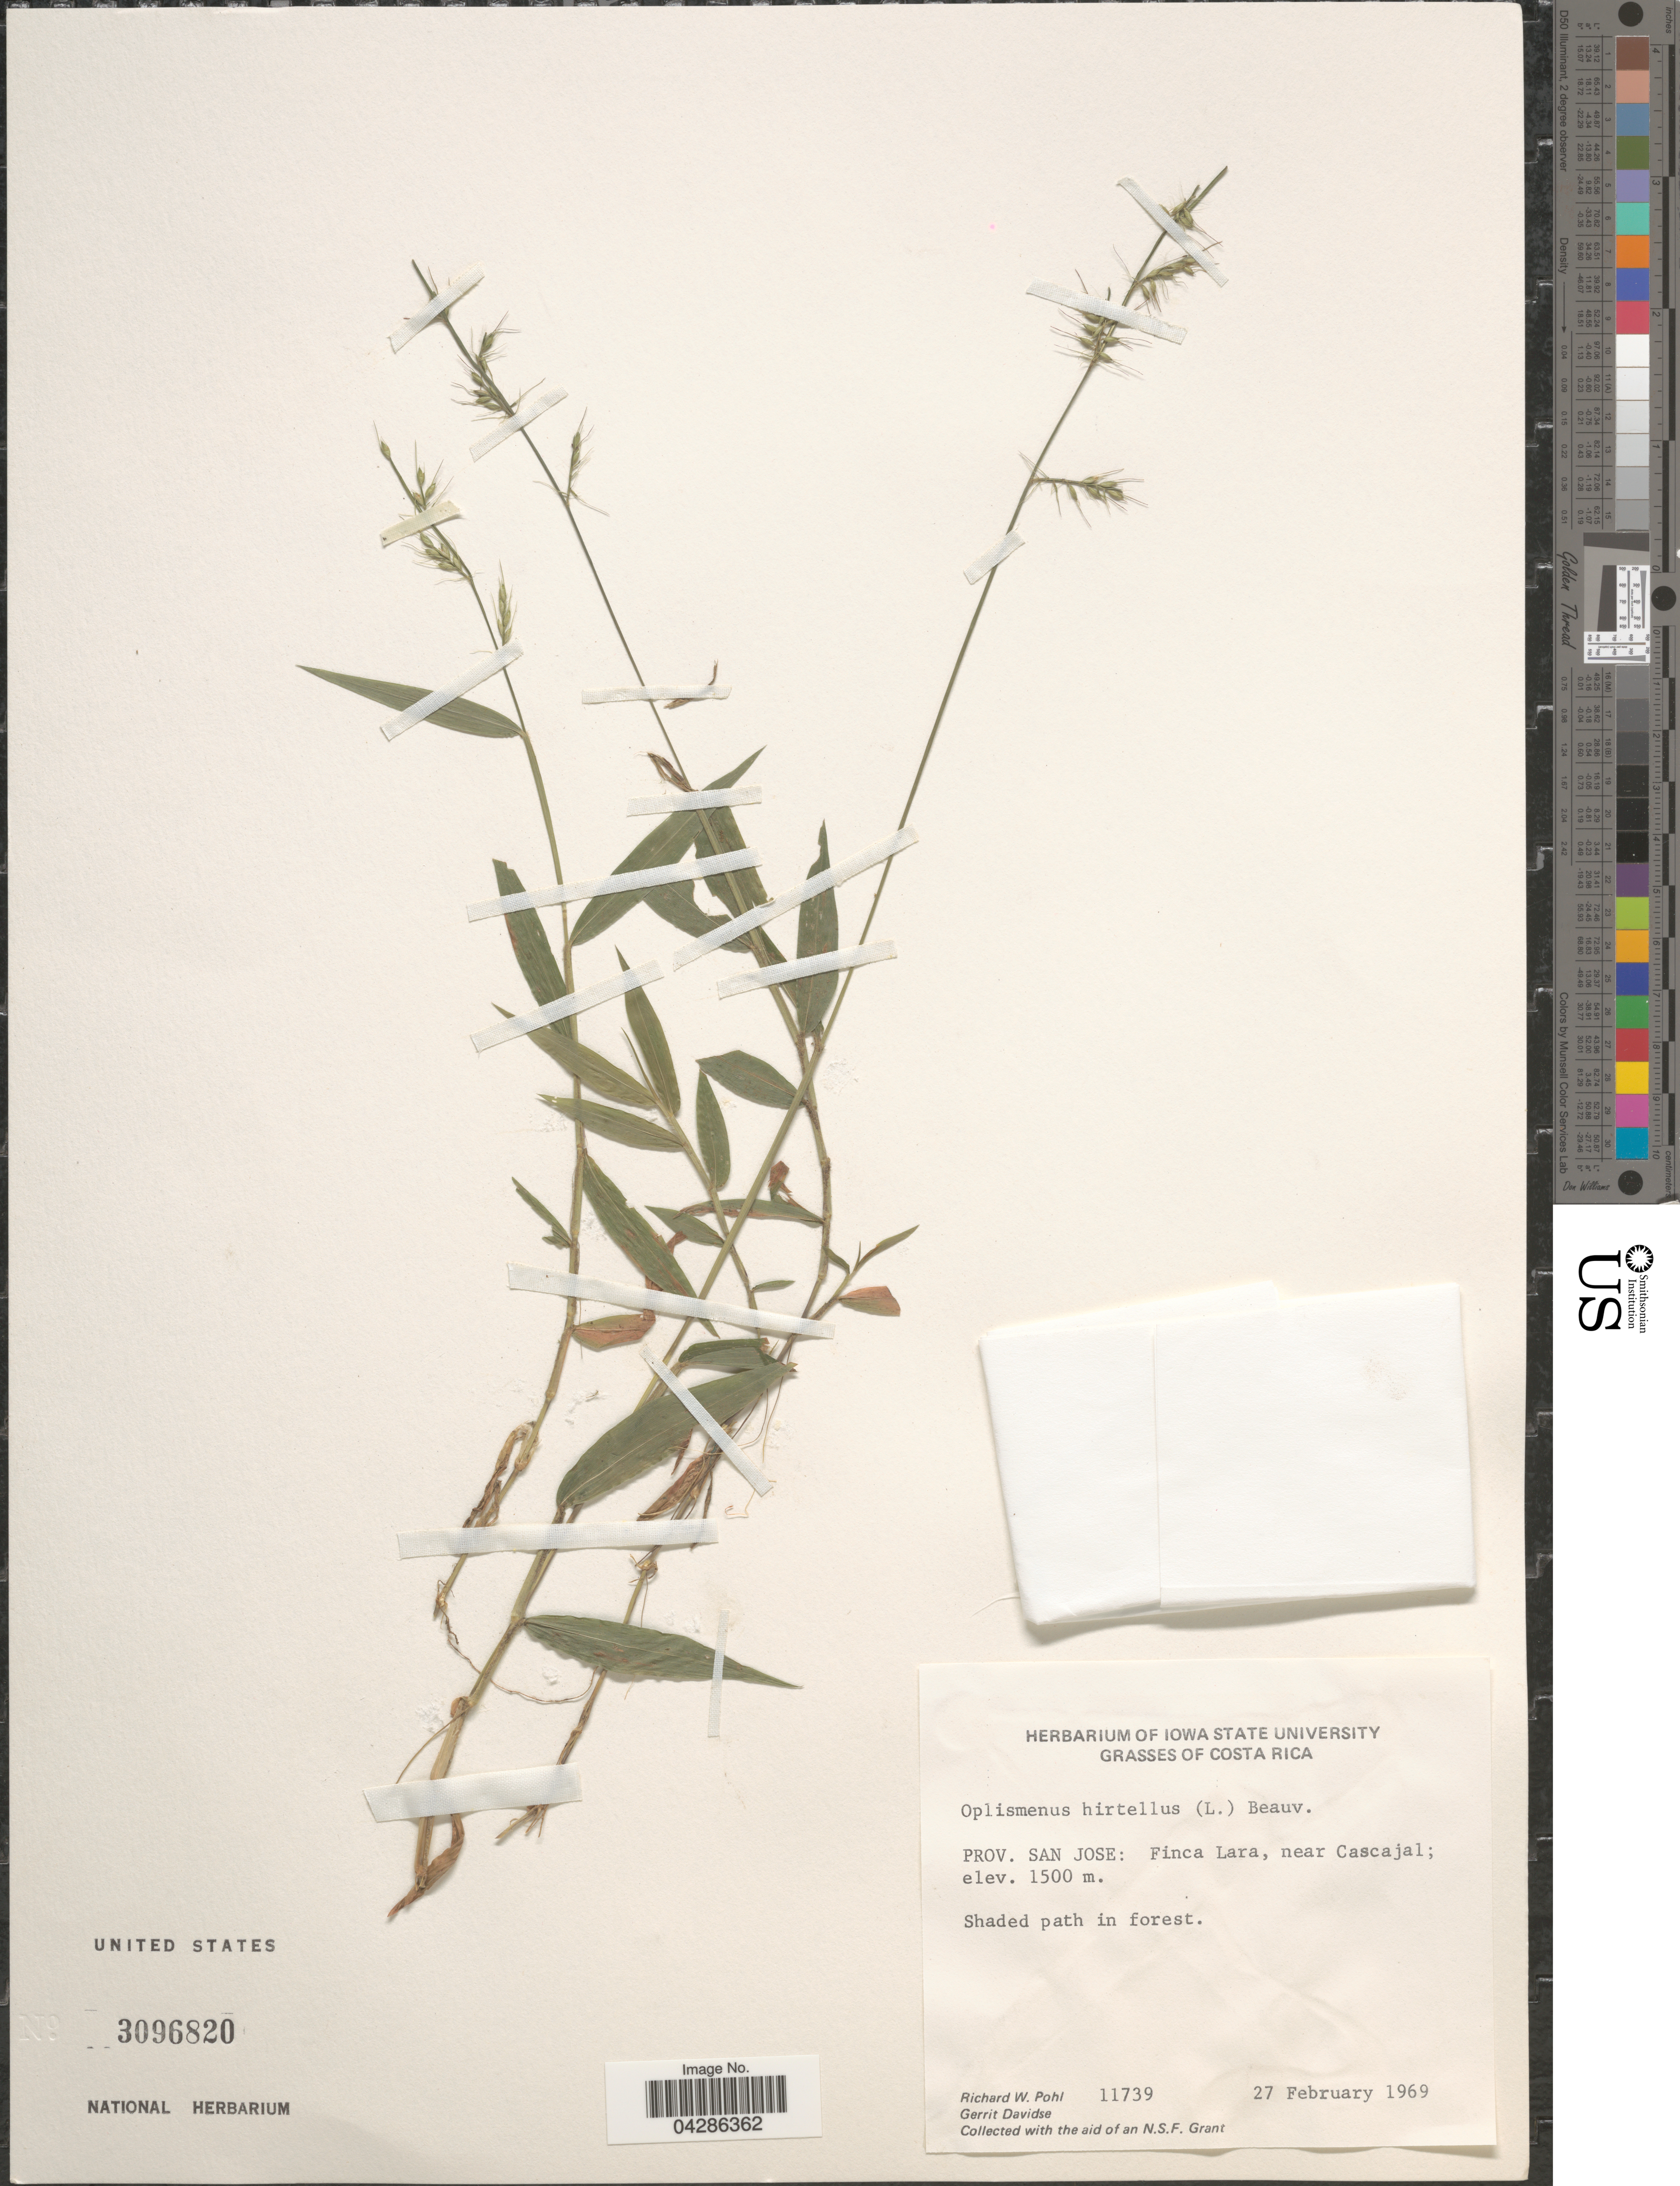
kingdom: Plantae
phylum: Tracheophyta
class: Liliopsida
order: Poales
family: Poaceae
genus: Oplismenus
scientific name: Oplismenus hirtellus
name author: (L.) P. Beauv.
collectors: R. W. Pohl & G. Davidse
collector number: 11739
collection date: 1969-02-27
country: Costa Rica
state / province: San José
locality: Finca Lara, near Cascajal.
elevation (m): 1500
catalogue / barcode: US 3096820